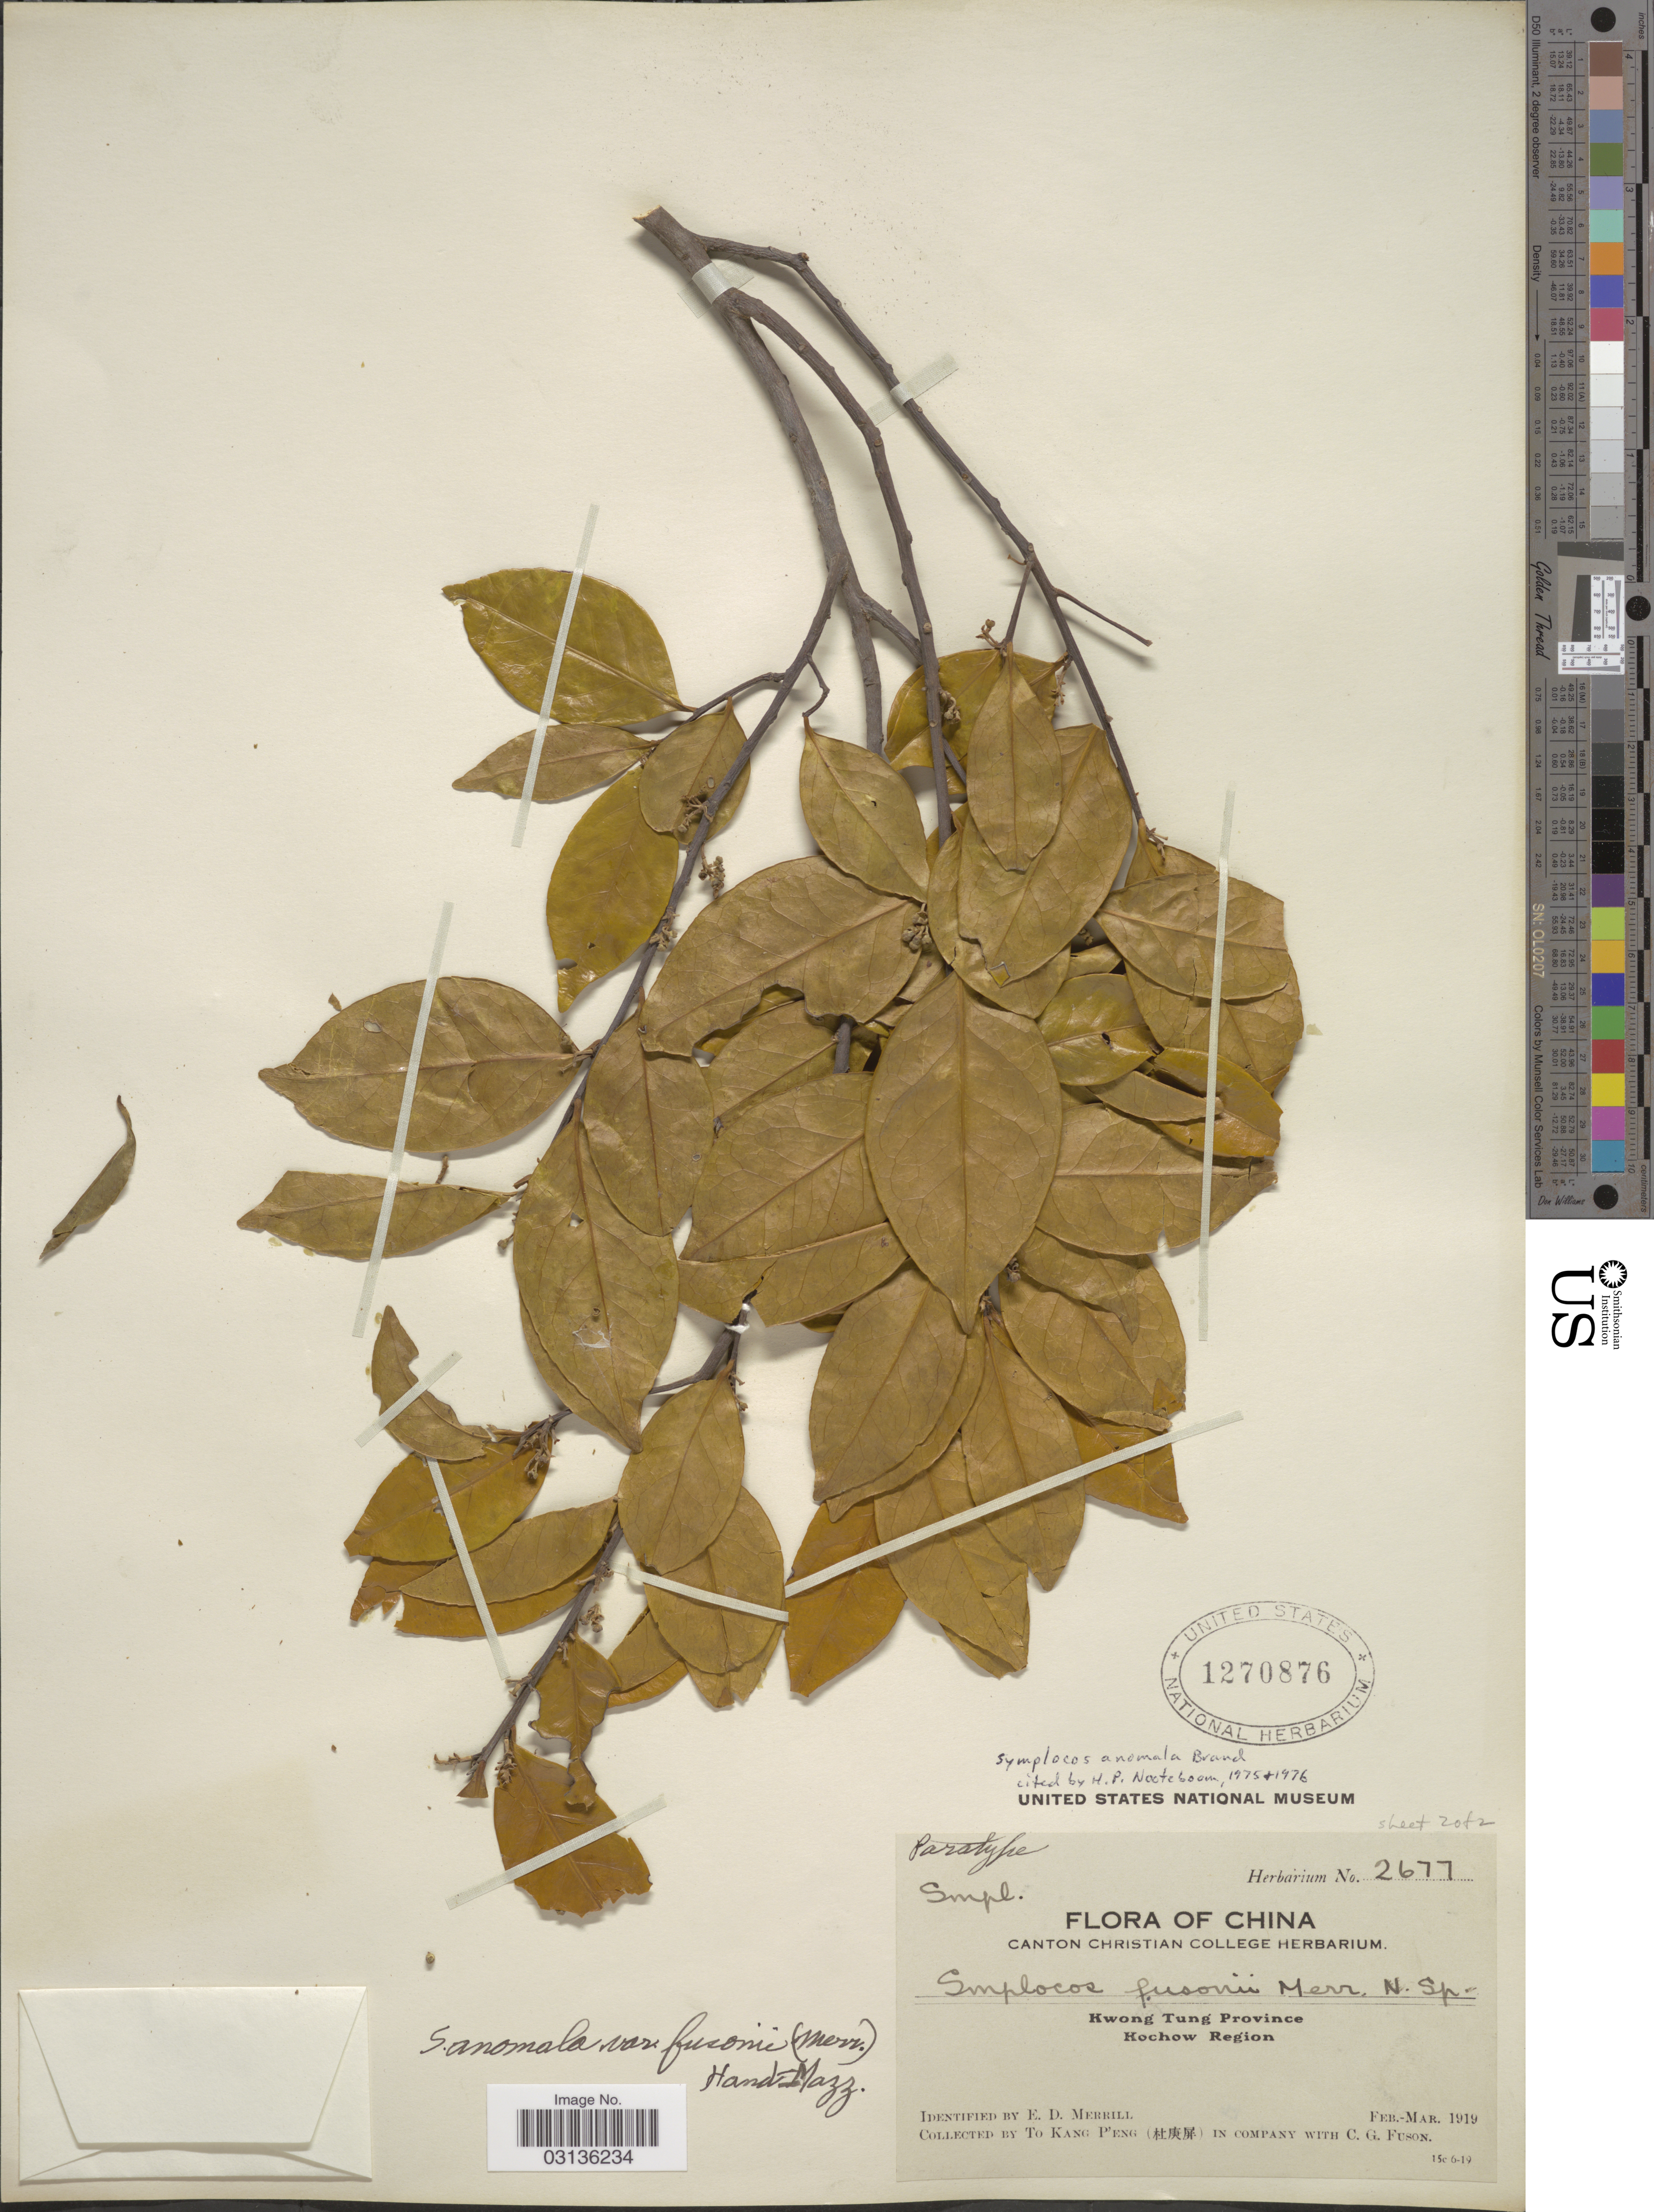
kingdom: Plantae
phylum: Tracheophyta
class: Magnoliopsida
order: Ericales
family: Symplocaceae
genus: Symplocos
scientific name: Symplocos anomala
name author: Brand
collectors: To Kang P'eng & C. Fuson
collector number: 2677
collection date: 1919-02/1919-03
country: China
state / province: Guangdong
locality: Kwong Tung Province. Kochow Region.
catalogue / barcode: US 1270876